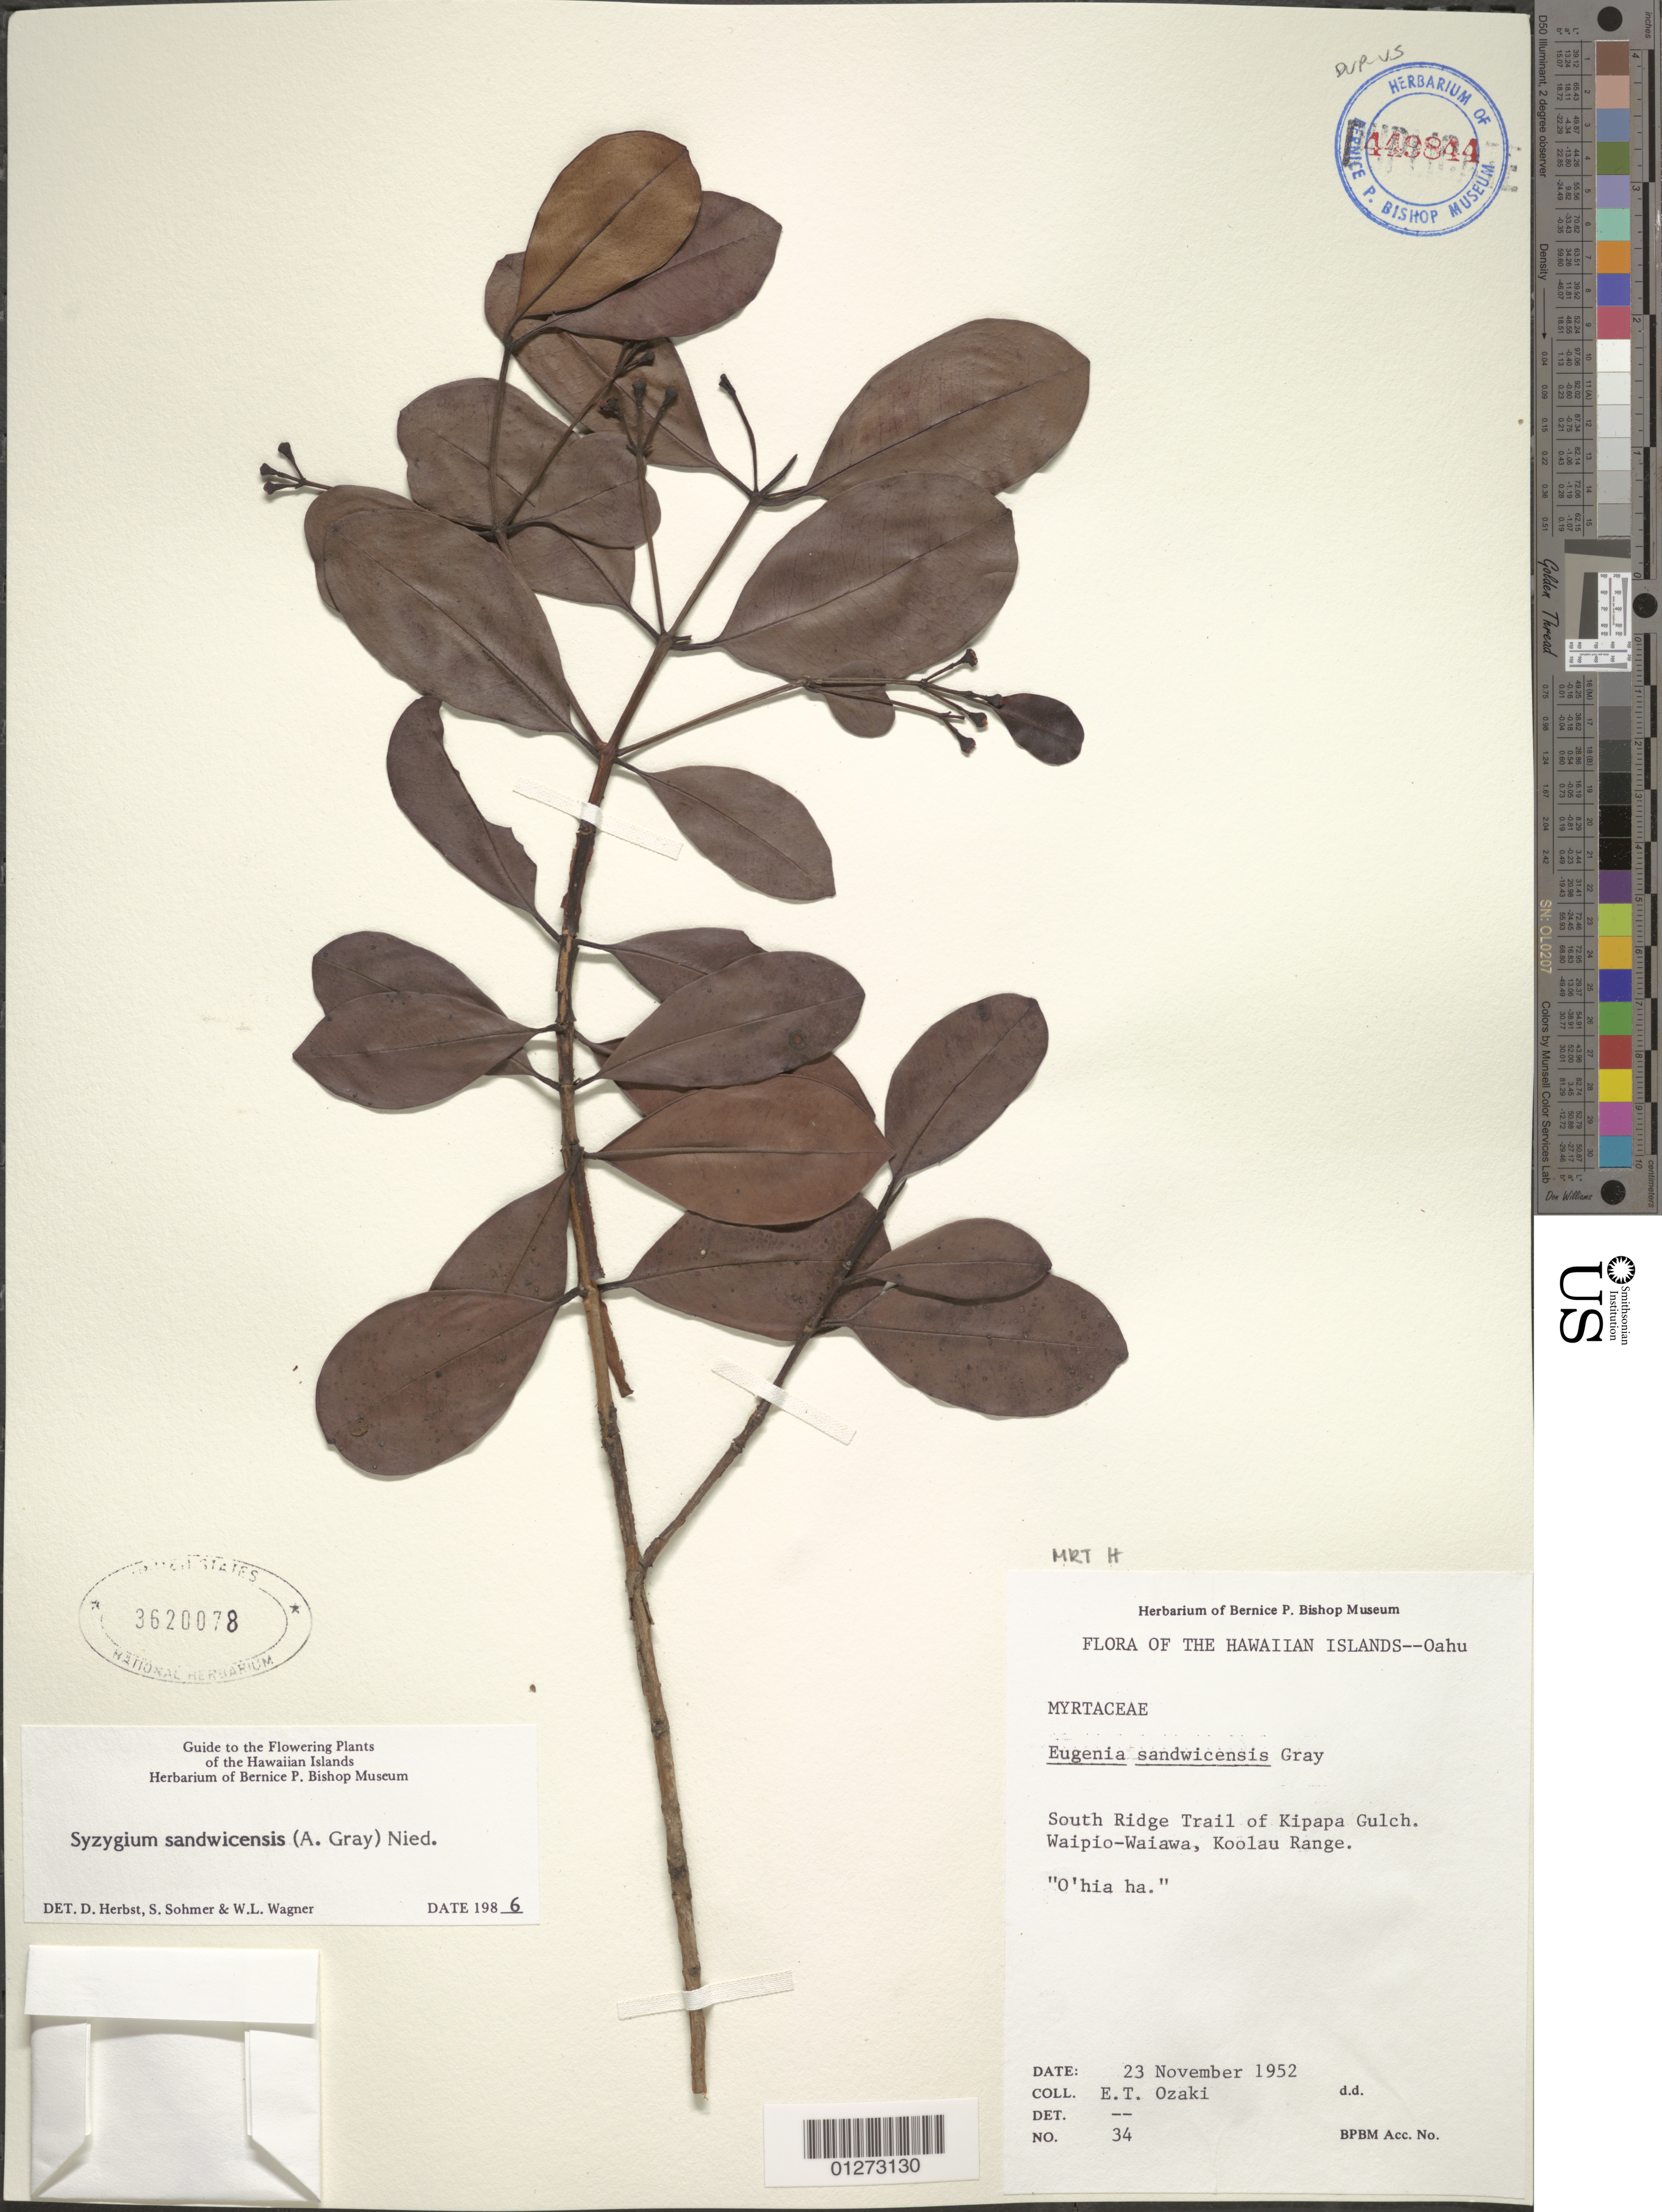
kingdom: Plantae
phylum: Tracheophyta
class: Magnoliopsida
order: Myrtales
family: Myrtaceae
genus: Syzygium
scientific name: Syzygium sandwicense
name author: (A. Gray) Müll. Stuttg.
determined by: Herbst, D. R.; Sohmer, S. H.; Wagner, W. L.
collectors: E. Ozaki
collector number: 34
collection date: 1952-11-23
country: United States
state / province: Hawaii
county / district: Honolulu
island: Oahu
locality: South Ridge Trail of Kipapa Gulch. Waipio- Waiwa, Koolau Range.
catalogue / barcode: US 3620078